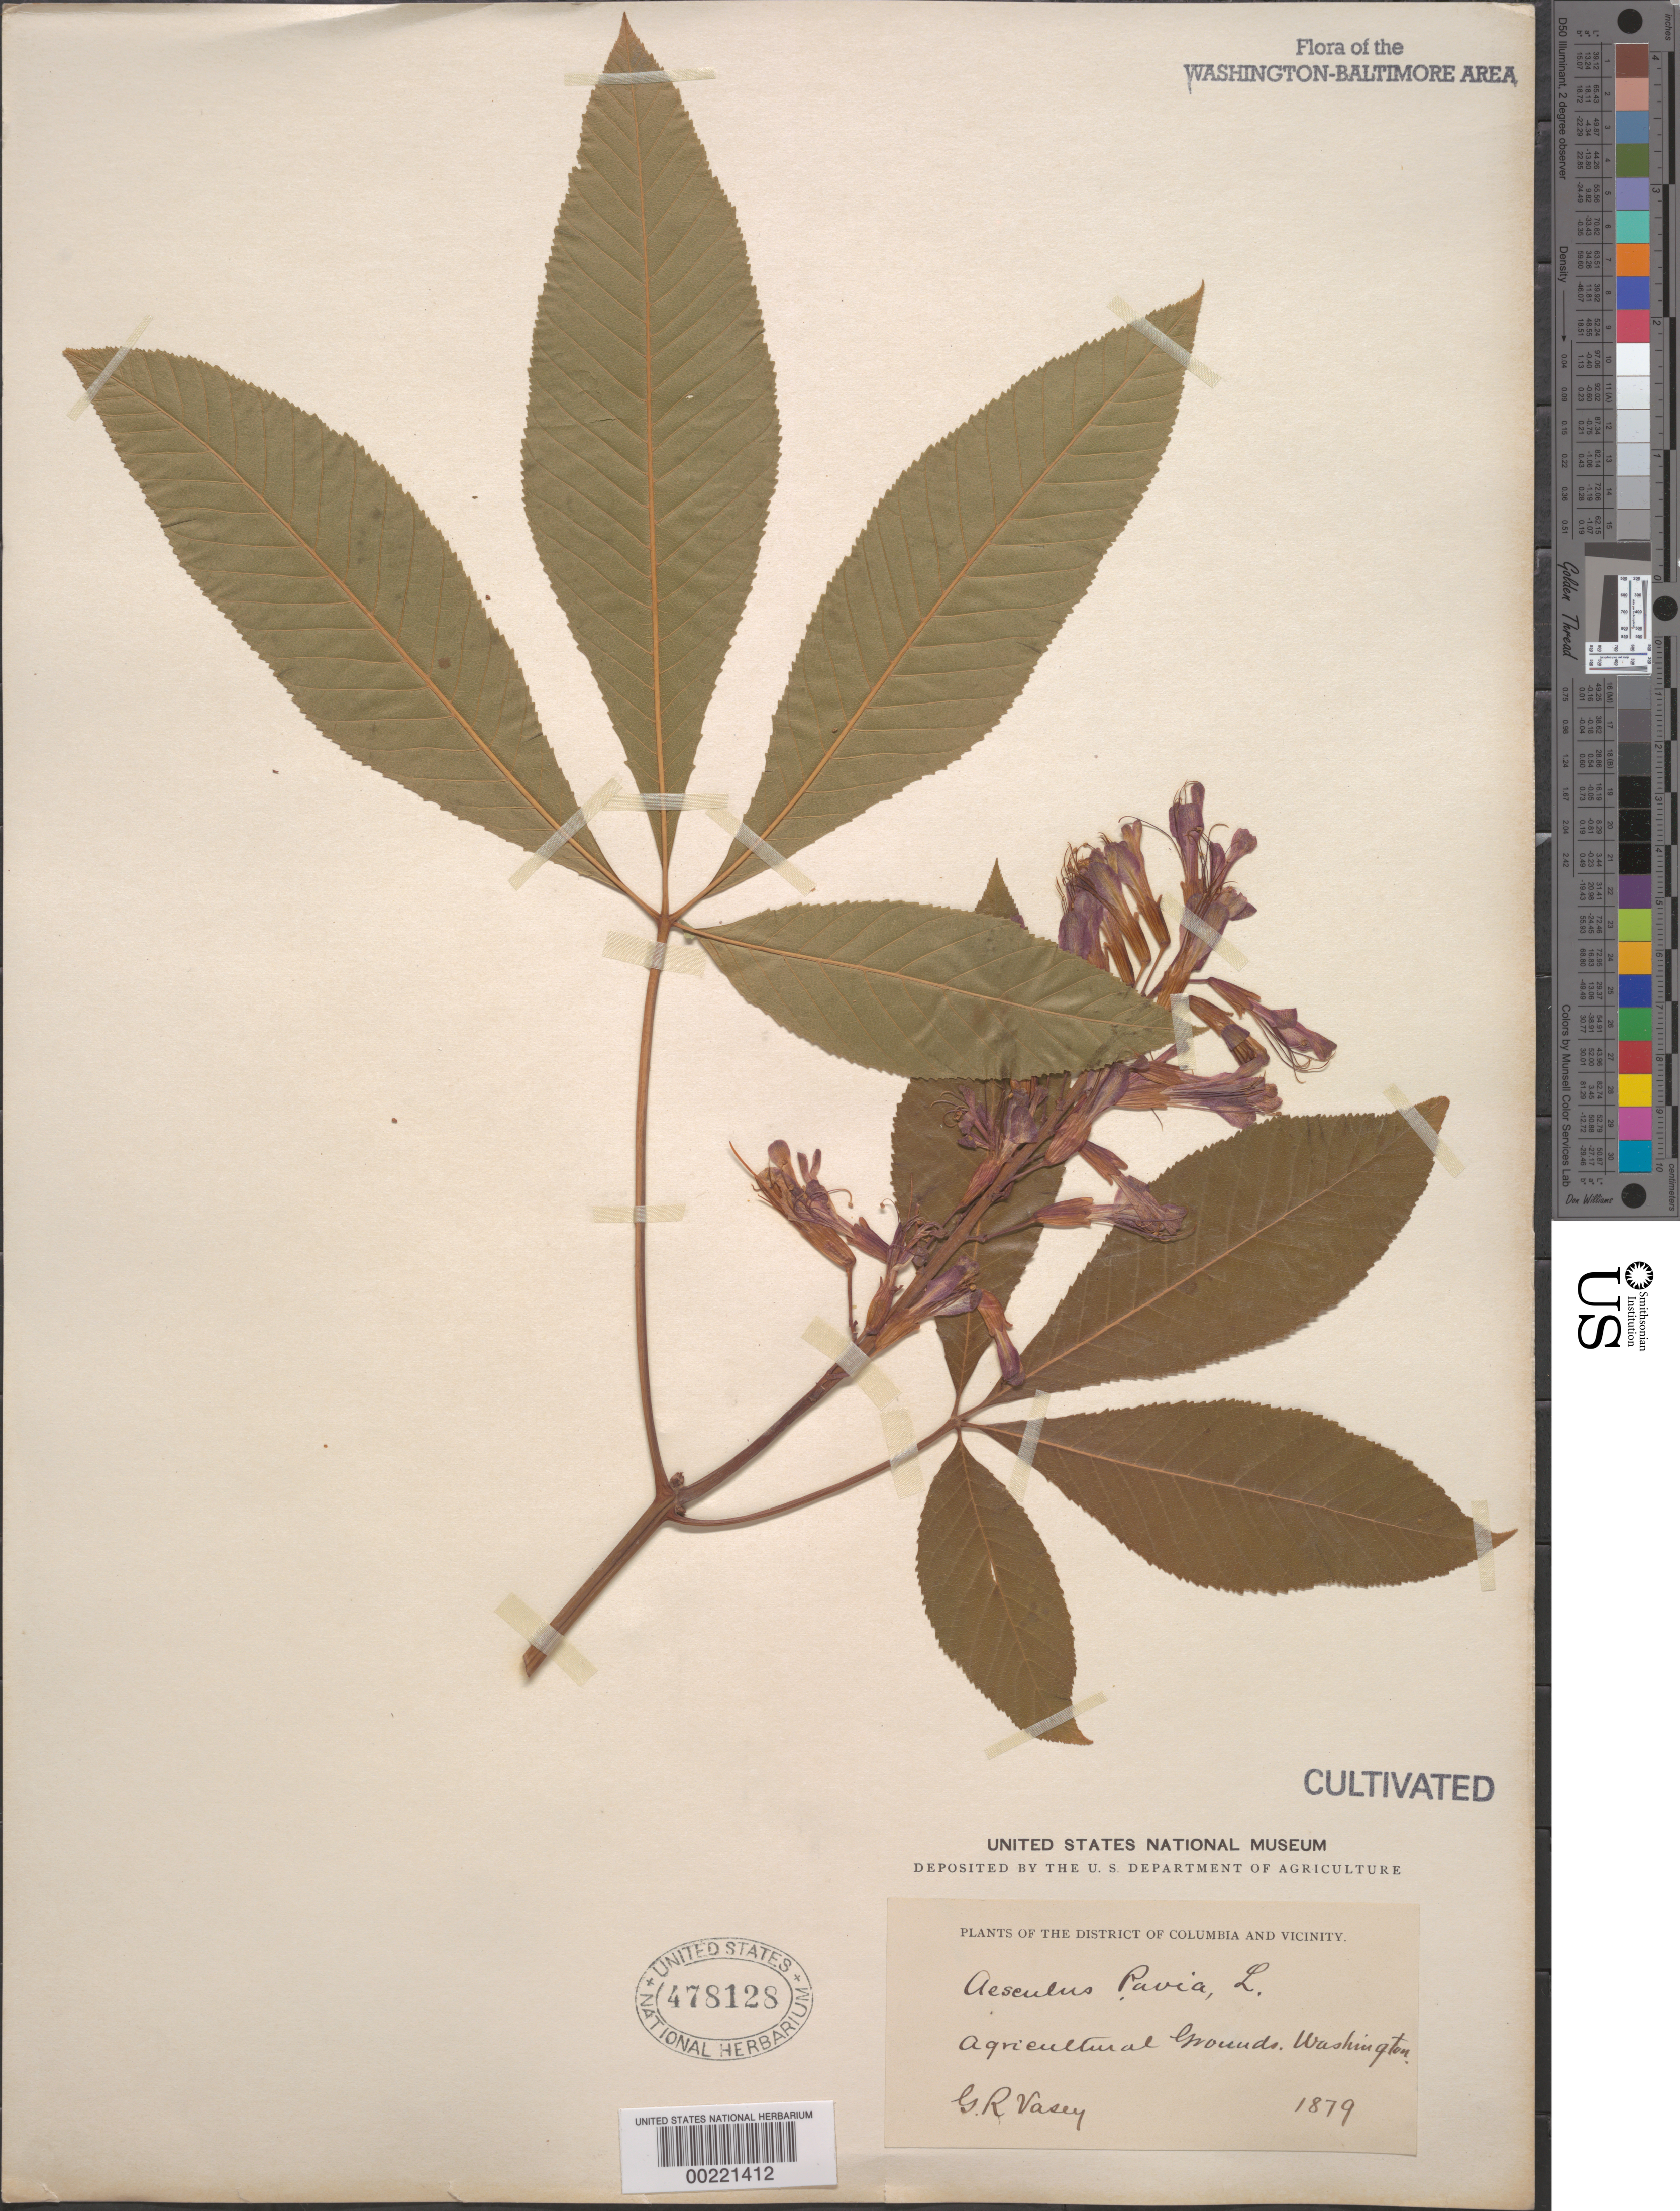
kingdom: Plantae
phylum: Tracheophyta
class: Magnoliopsida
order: Sapindales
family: Sapindaceae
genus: Aesculus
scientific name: Aesculus pavia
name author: L.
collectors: G. R. Vasey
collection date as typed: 1879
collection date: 1879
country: United States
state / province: District of Columbia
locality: Department of Agriculture grounds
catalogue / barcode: US 478128